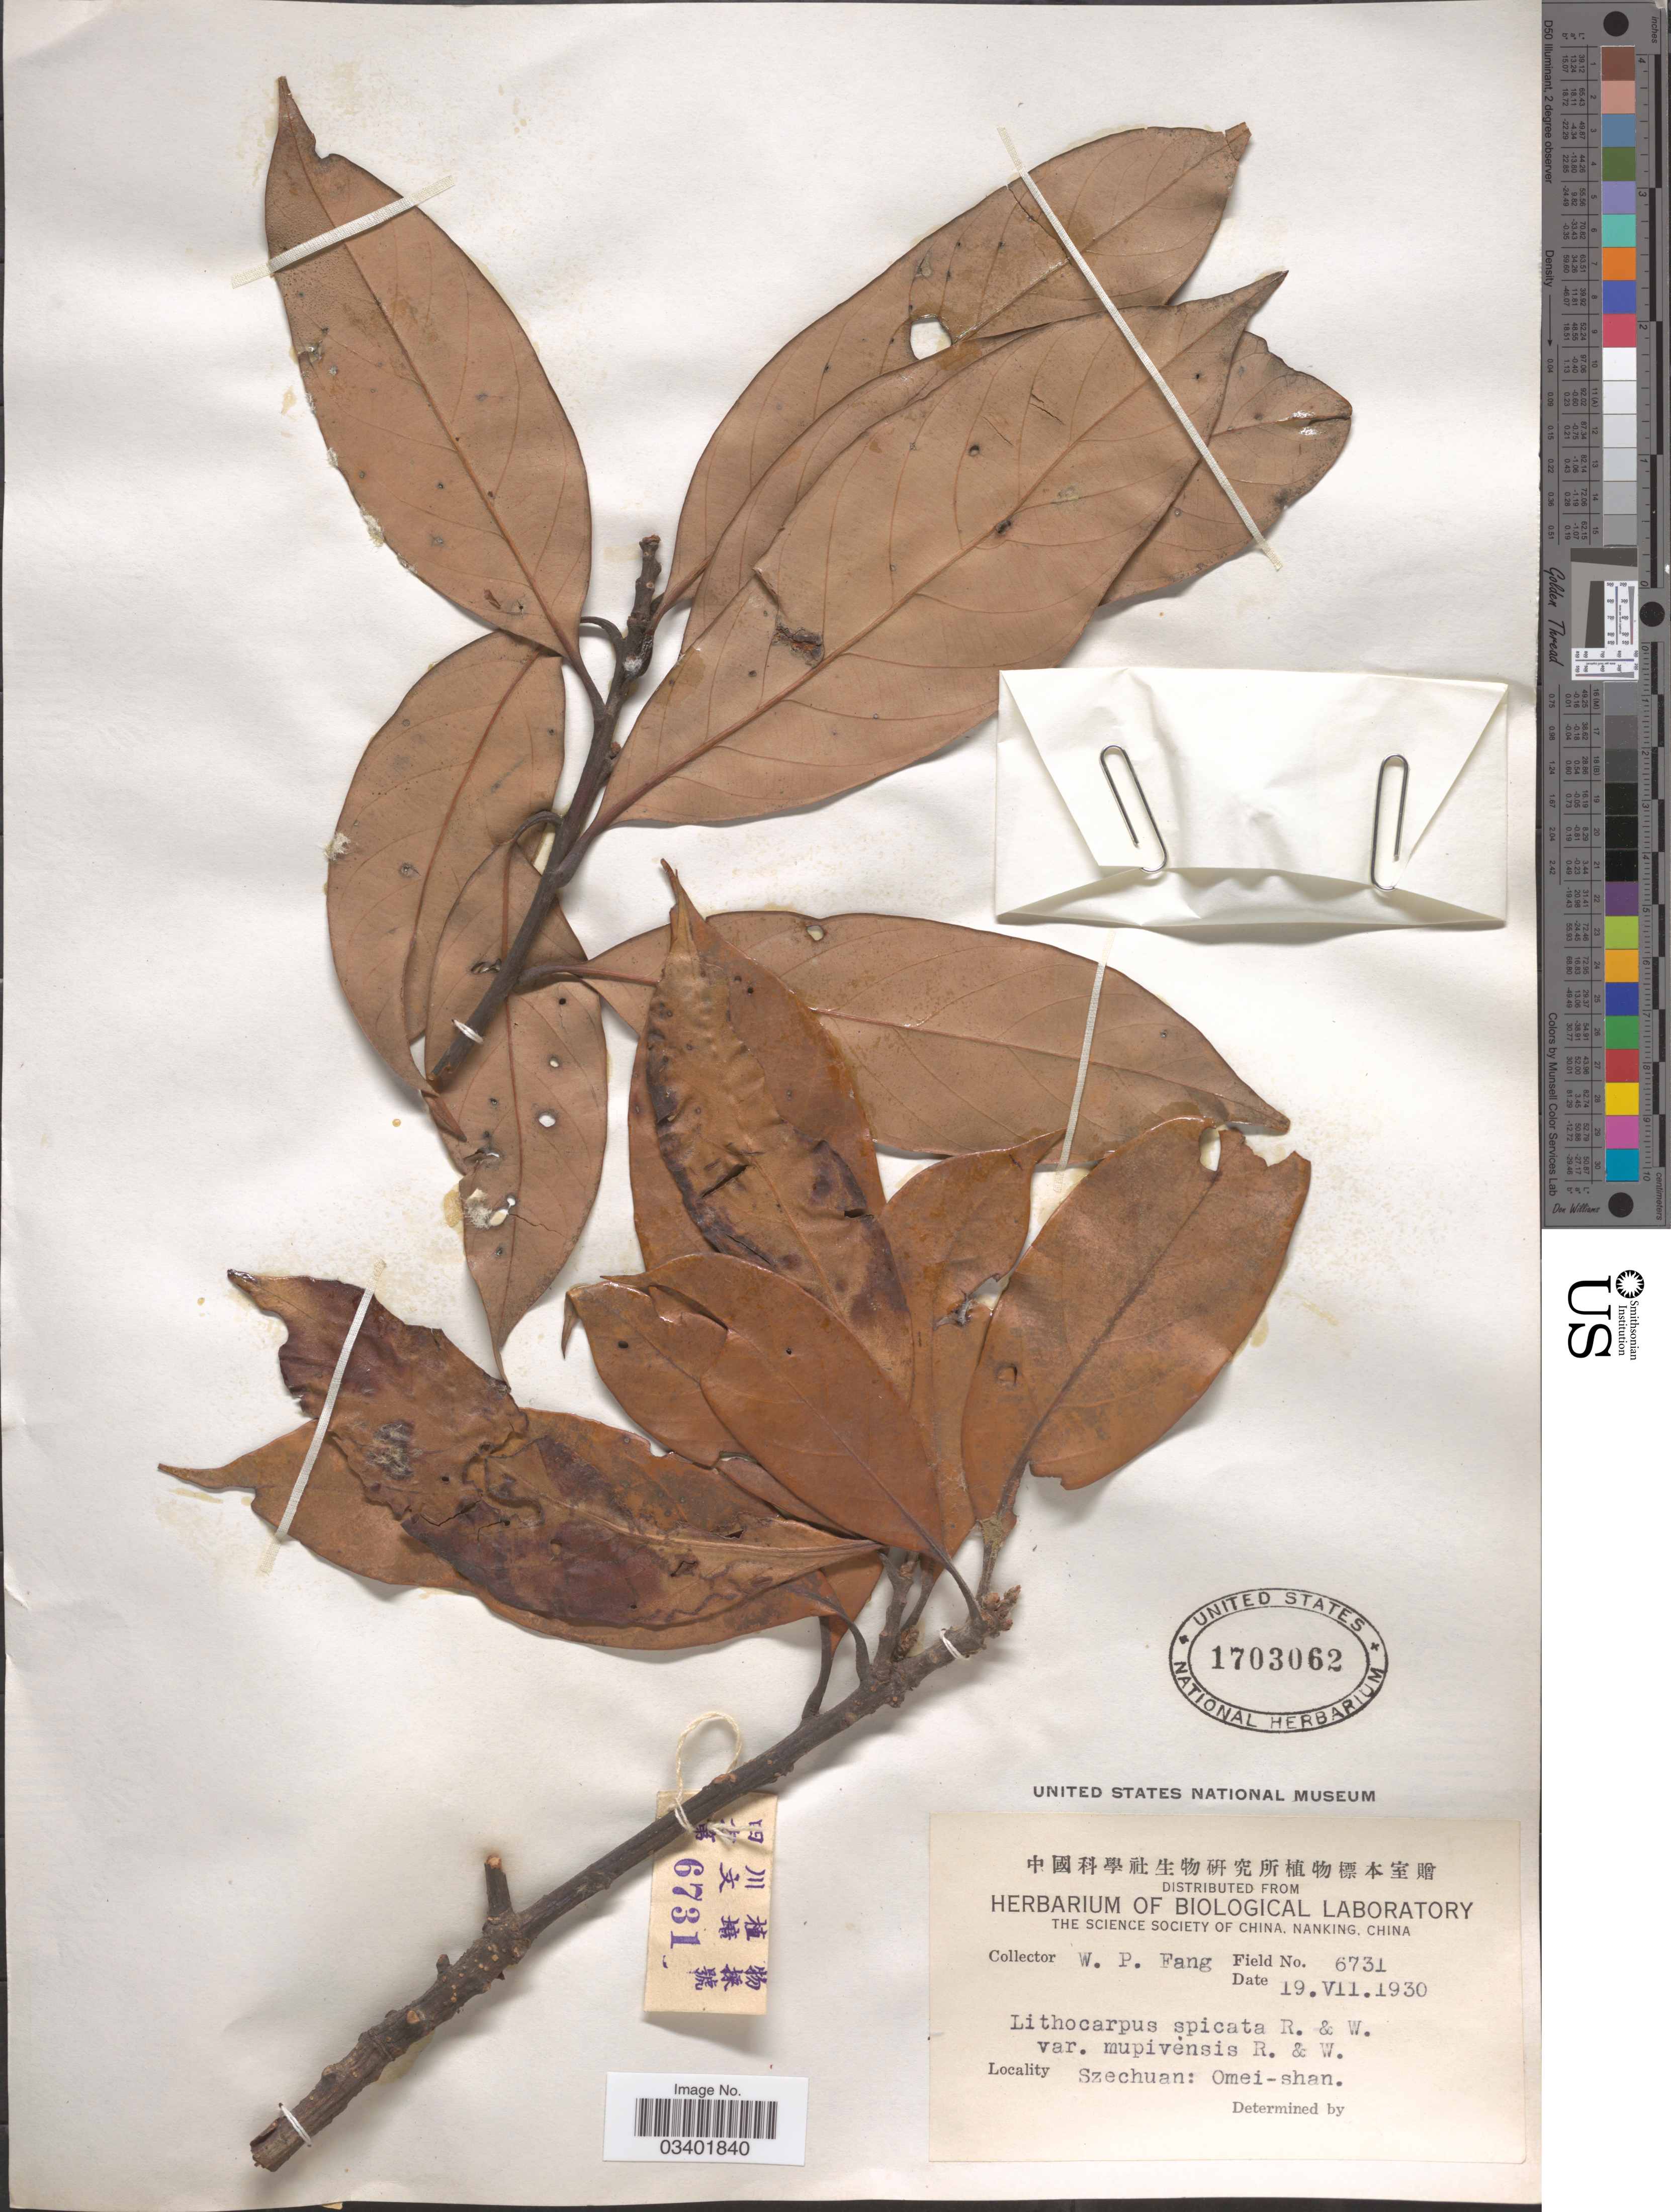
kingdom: Plantae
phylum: Tracheophyta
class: Magnoliopsida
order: Fagales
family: Fagaceae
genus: Lithocarpus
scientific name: Lithocarpus elegans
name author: (Blume) Hatus. ex Soepadmo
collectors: W. P. Fang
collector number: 6731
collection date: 1930-07-19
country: China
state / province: Sichuan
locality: Szechuan: Omei-shan.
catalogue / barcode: US 1703062